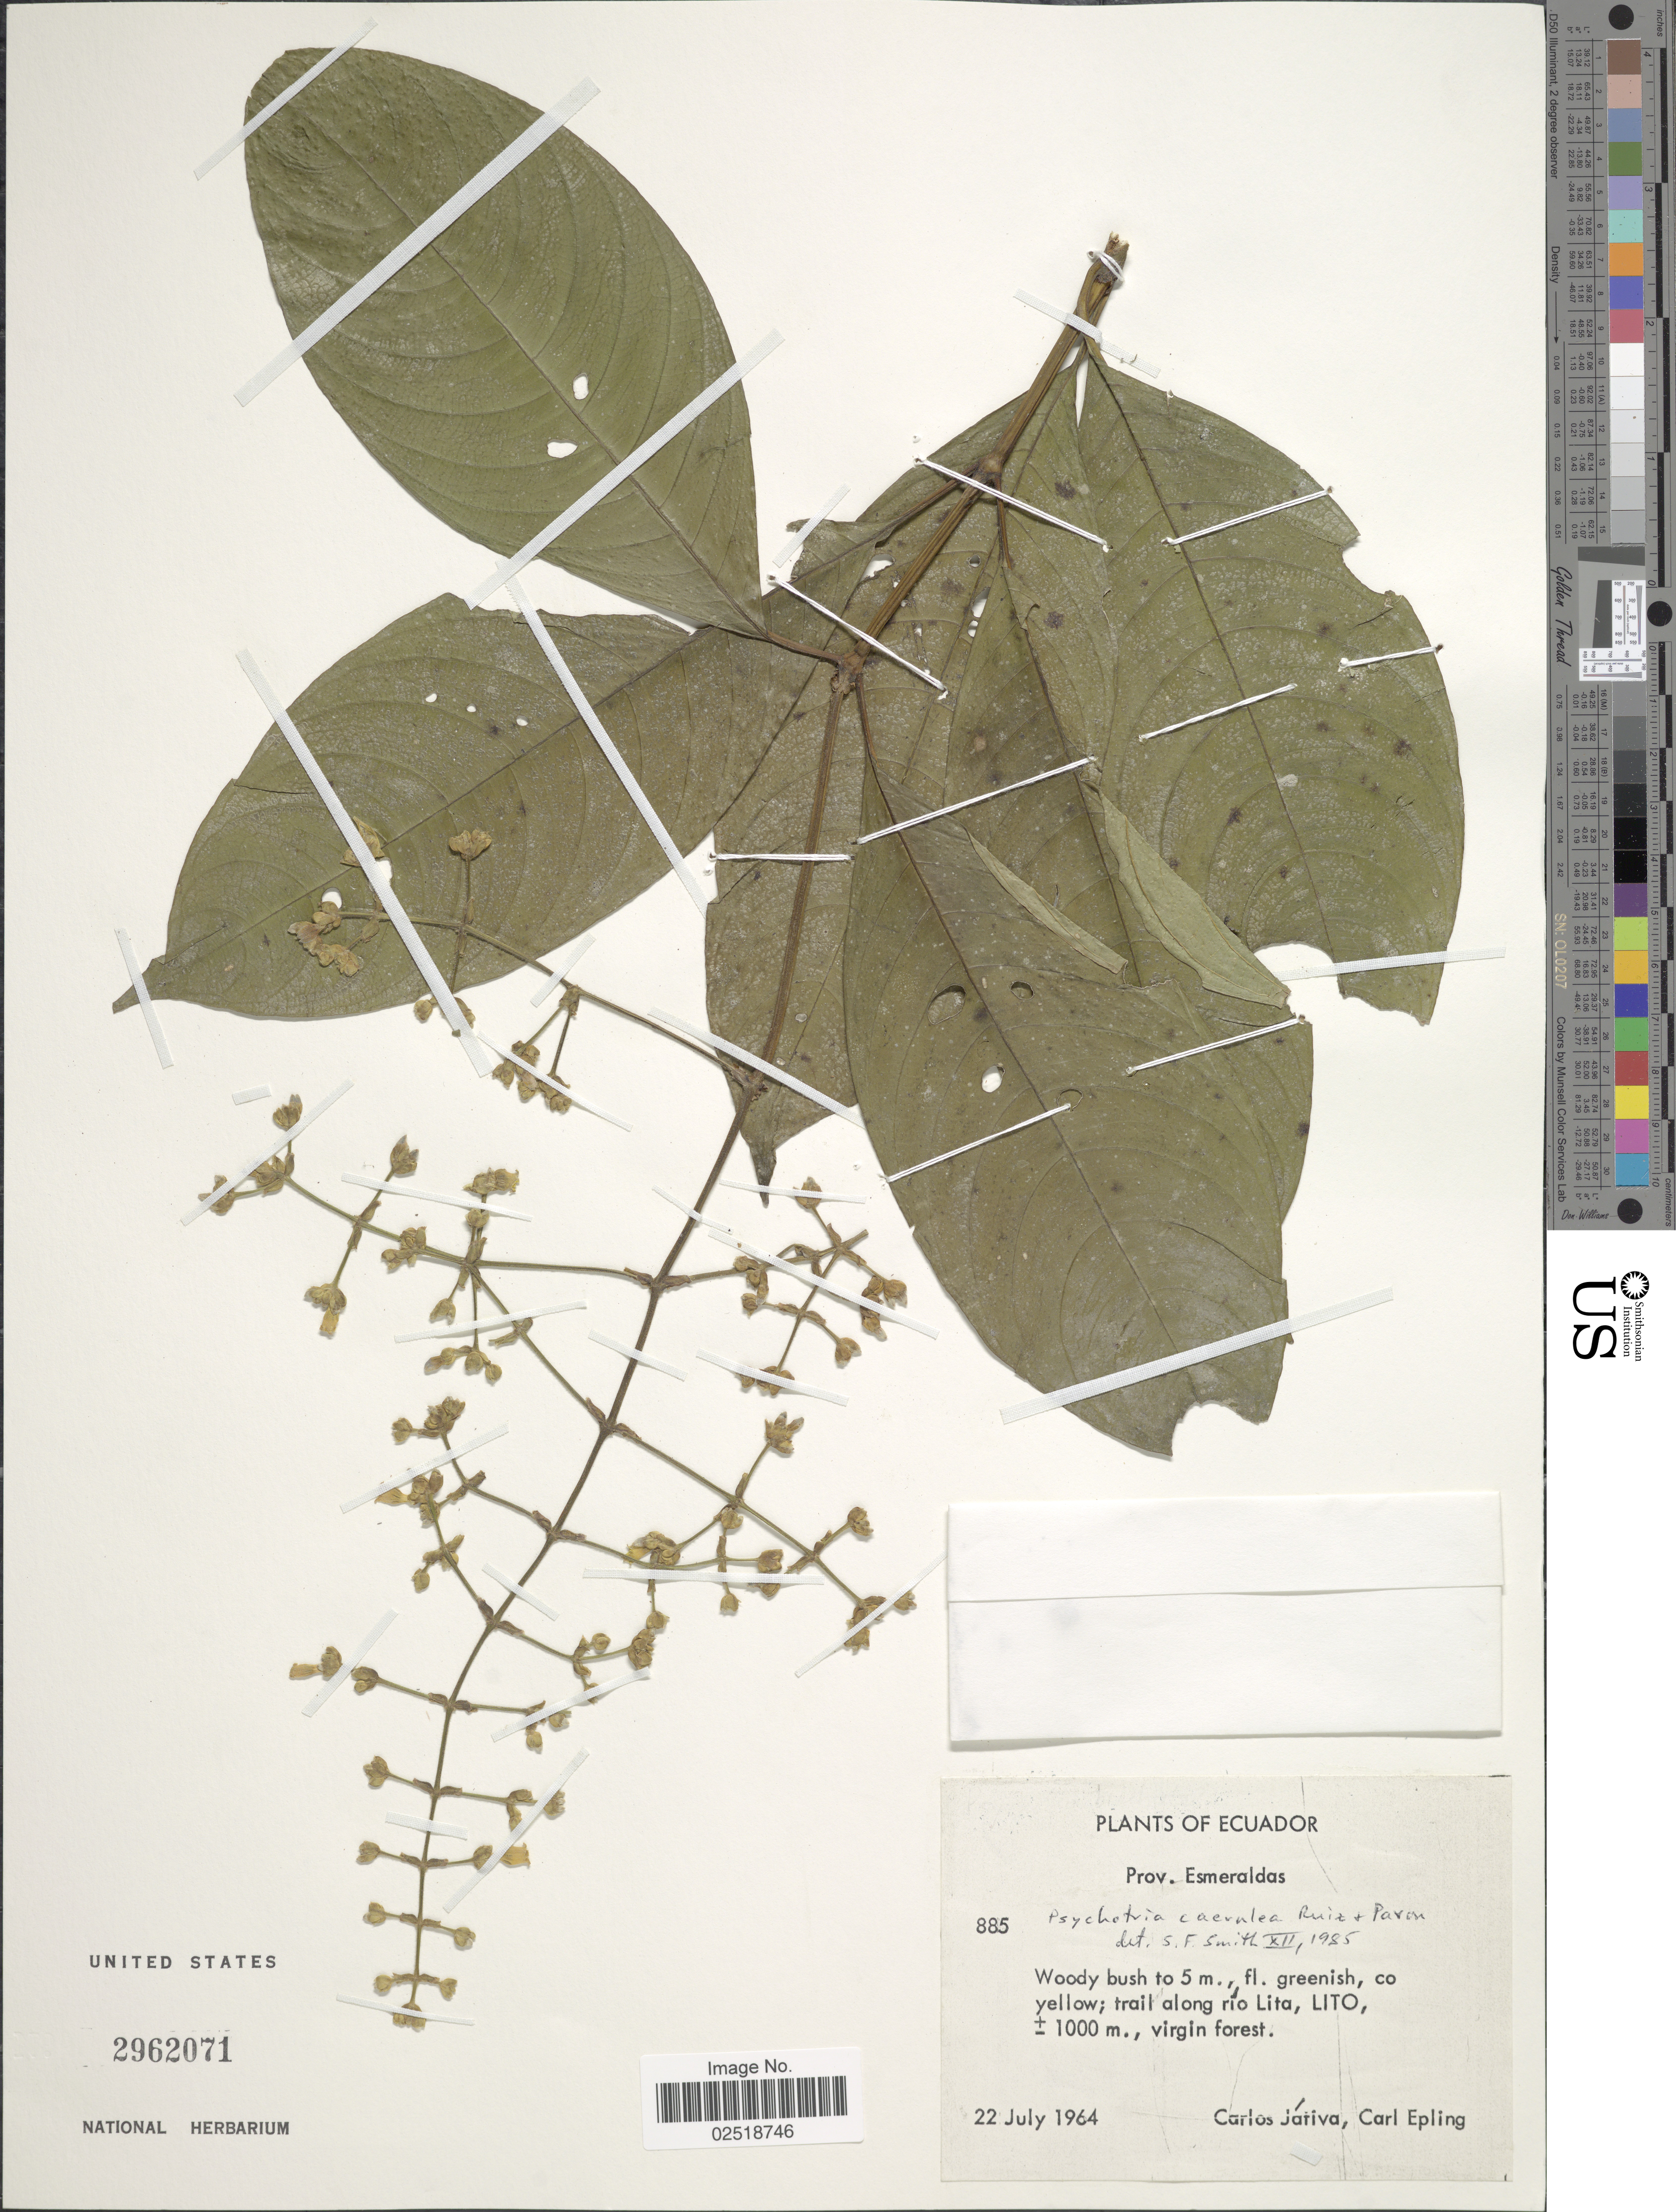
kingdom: Plantae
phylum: Tracheophyta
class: Magnoliopsida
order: Gentianales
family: Rubiaceae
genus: Psychotria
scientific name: Psychotria caerulea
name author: Ruiz & Pav.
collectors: C. D. Játiva & C. C. Epling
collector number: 885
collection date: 1964-07-22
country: Ecuador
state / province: Esmeraldas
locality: Trail along río Lita, LITO., virgin forest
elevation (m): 1000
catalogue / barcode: US 2962071